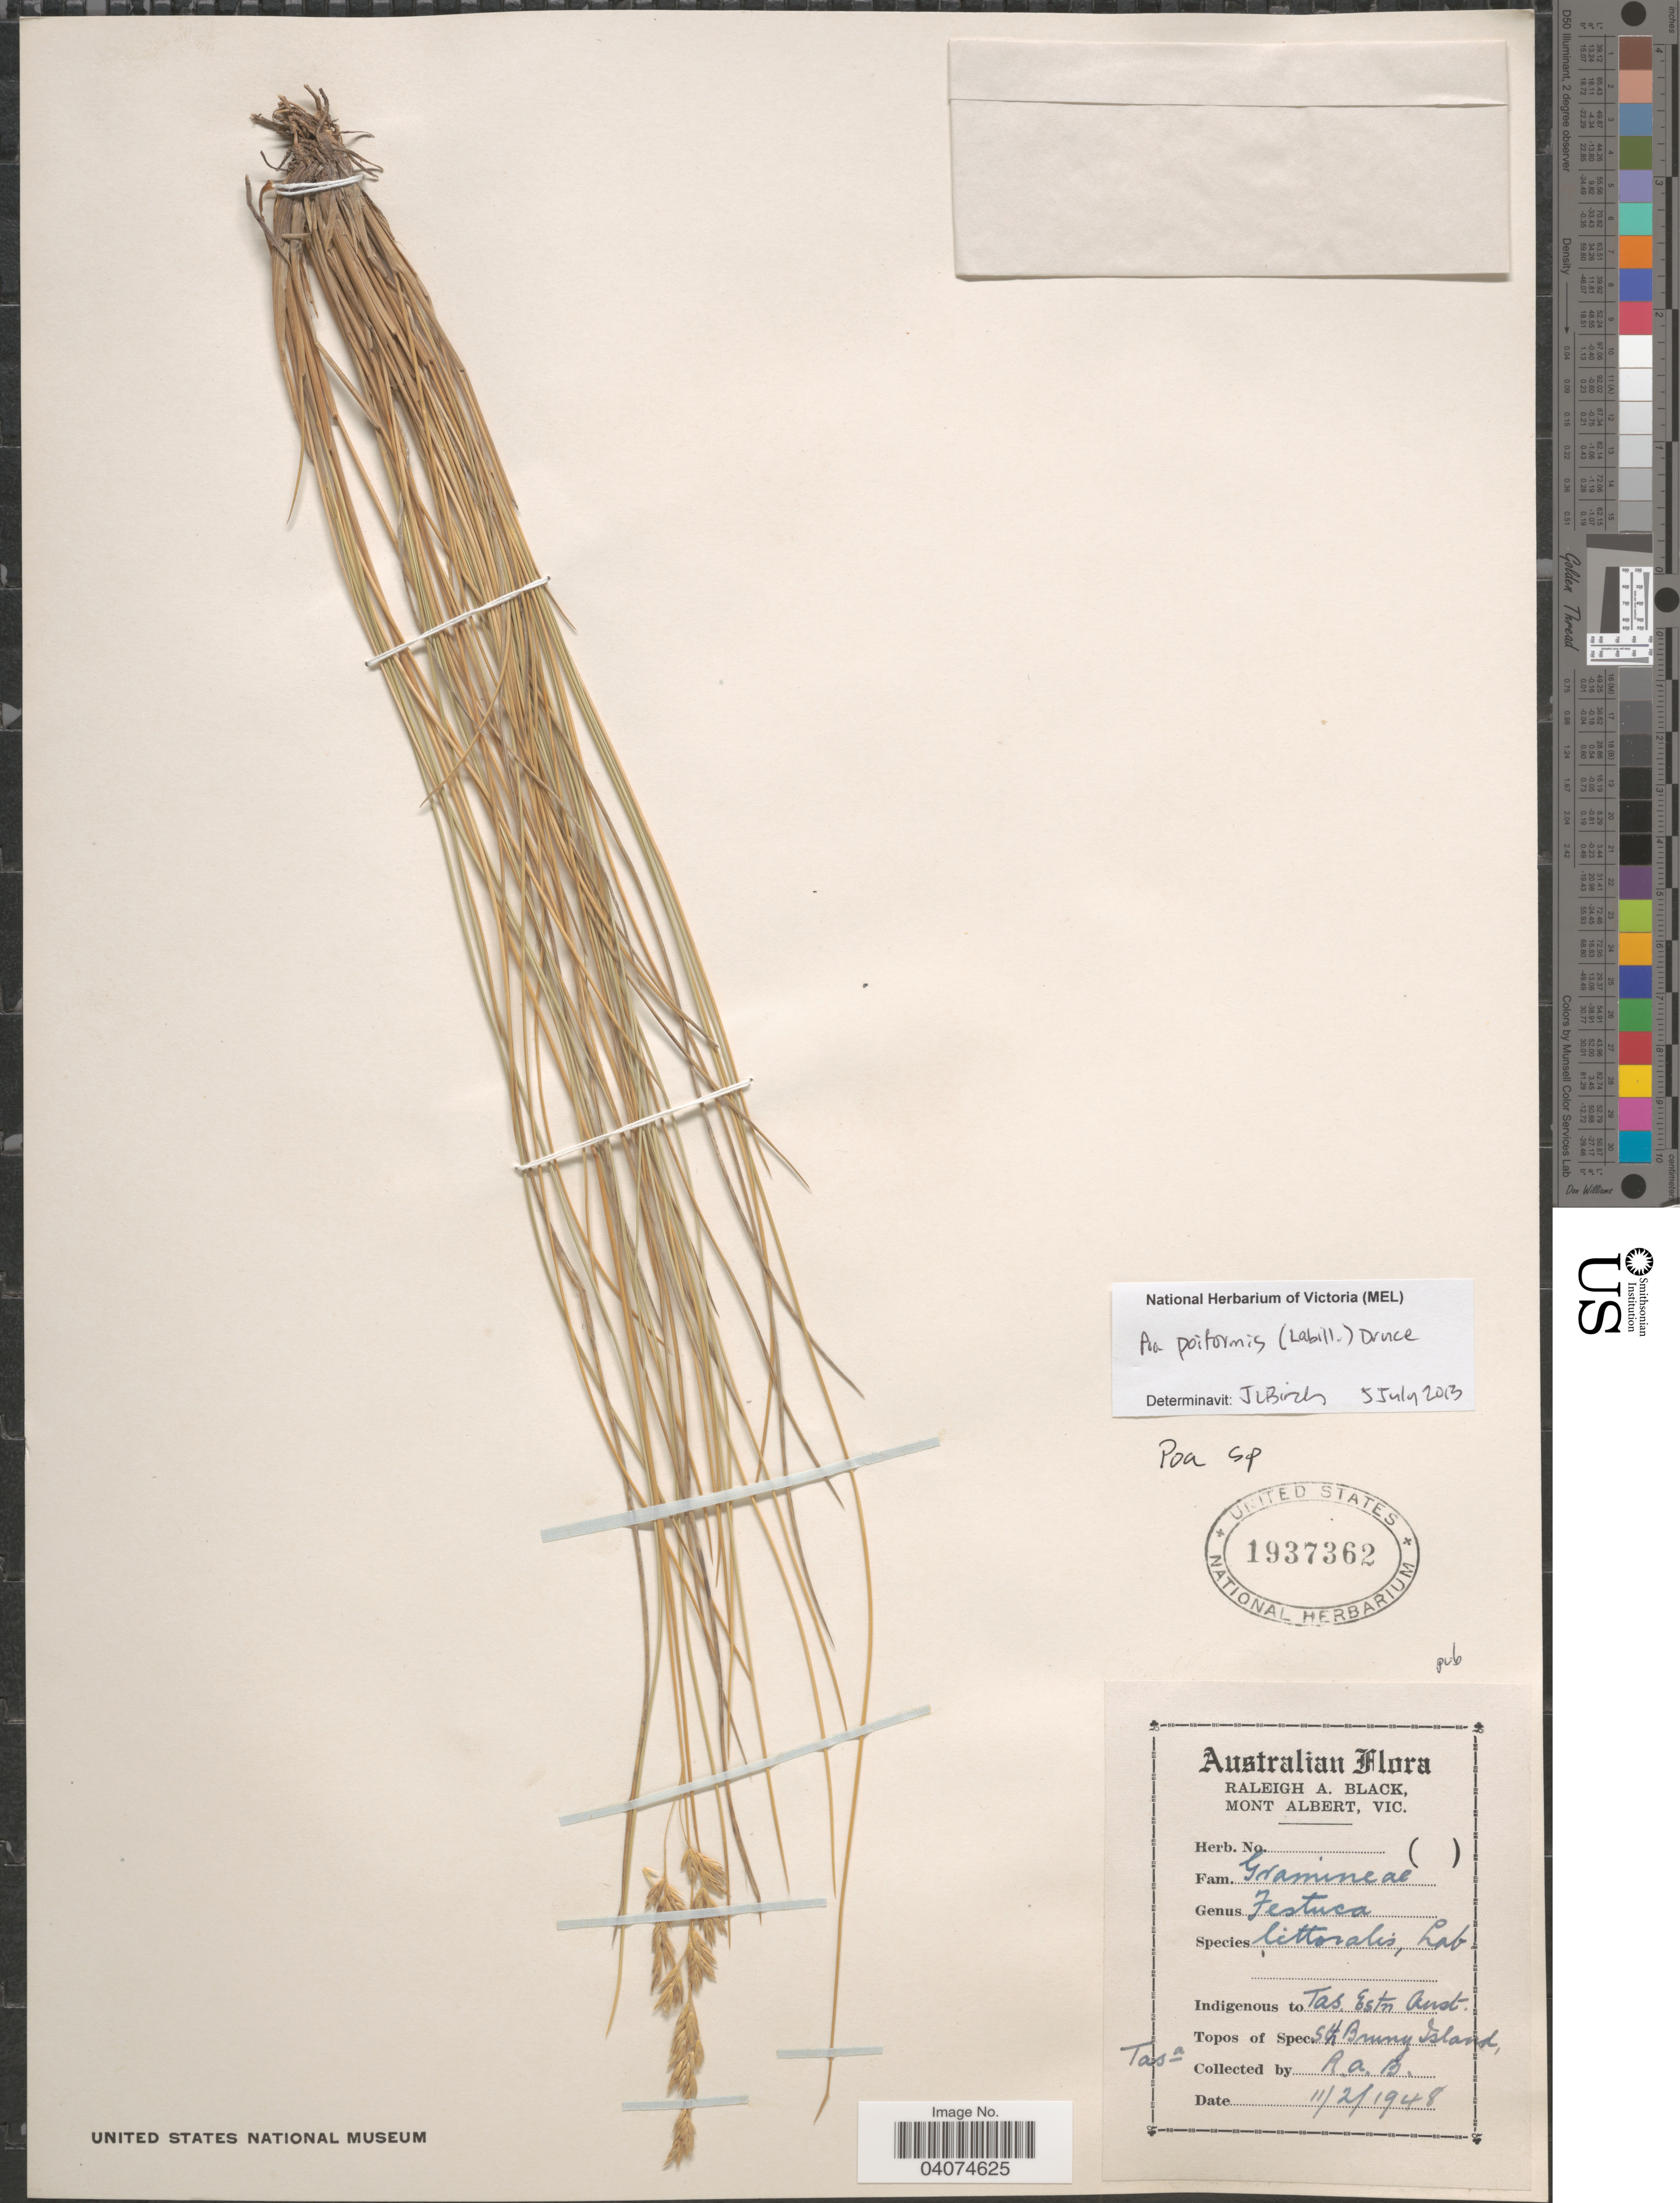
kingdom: Plantae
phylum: Tracheophyta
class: Liliopsida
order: Poales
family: Poaceae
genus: Poa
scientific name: Poa poiformis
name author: (Labill.) Druce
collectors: R. A. Black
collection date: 1948-02-11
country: Australia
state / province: Tasmania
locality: Eastn. Aust. Sth. Bruny Island.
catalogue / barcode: US 1937362